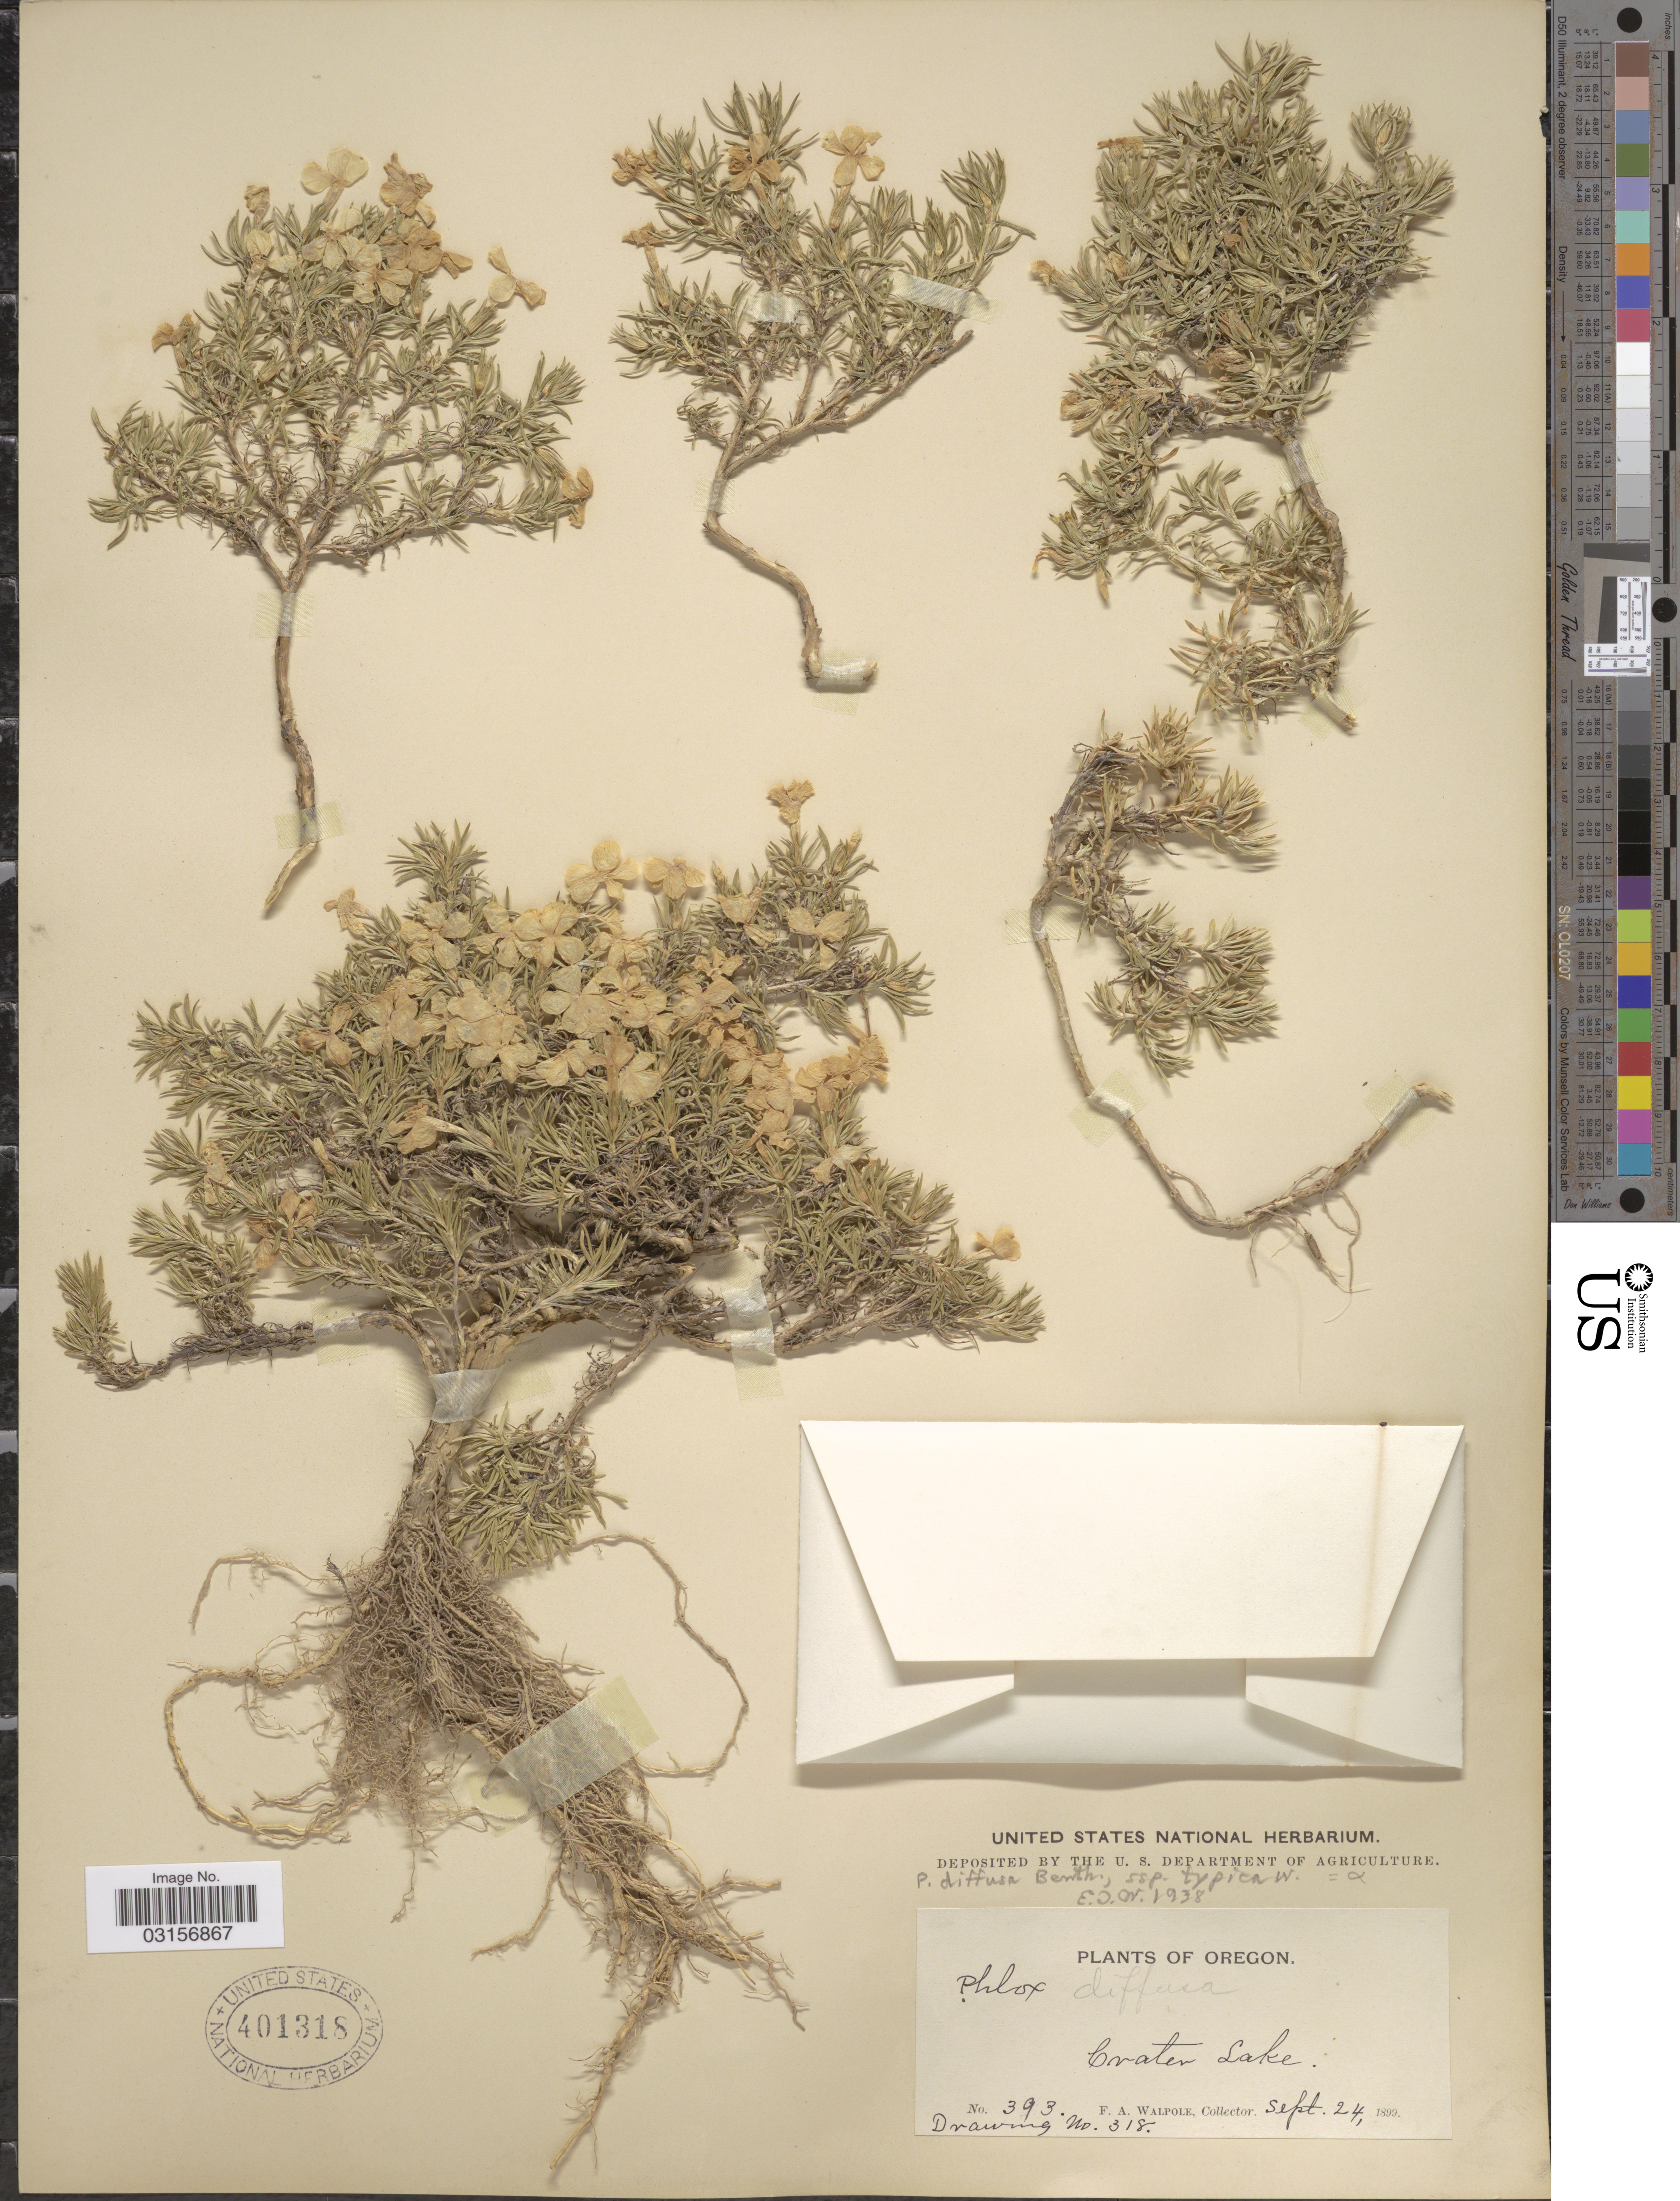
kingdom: Plantae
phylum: Tracheophyta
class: Magnoliopsida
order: Ericales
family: Polemoniaceae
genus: Phlox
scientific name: Phlox diffusa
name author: Benth.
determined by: Mayfield, M. H.; Ferguson, C. J.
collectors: F. Walpole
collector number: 393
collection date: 1899-09-24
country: United States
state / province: Oregon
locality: Crater Lake.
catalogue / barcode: US 401318